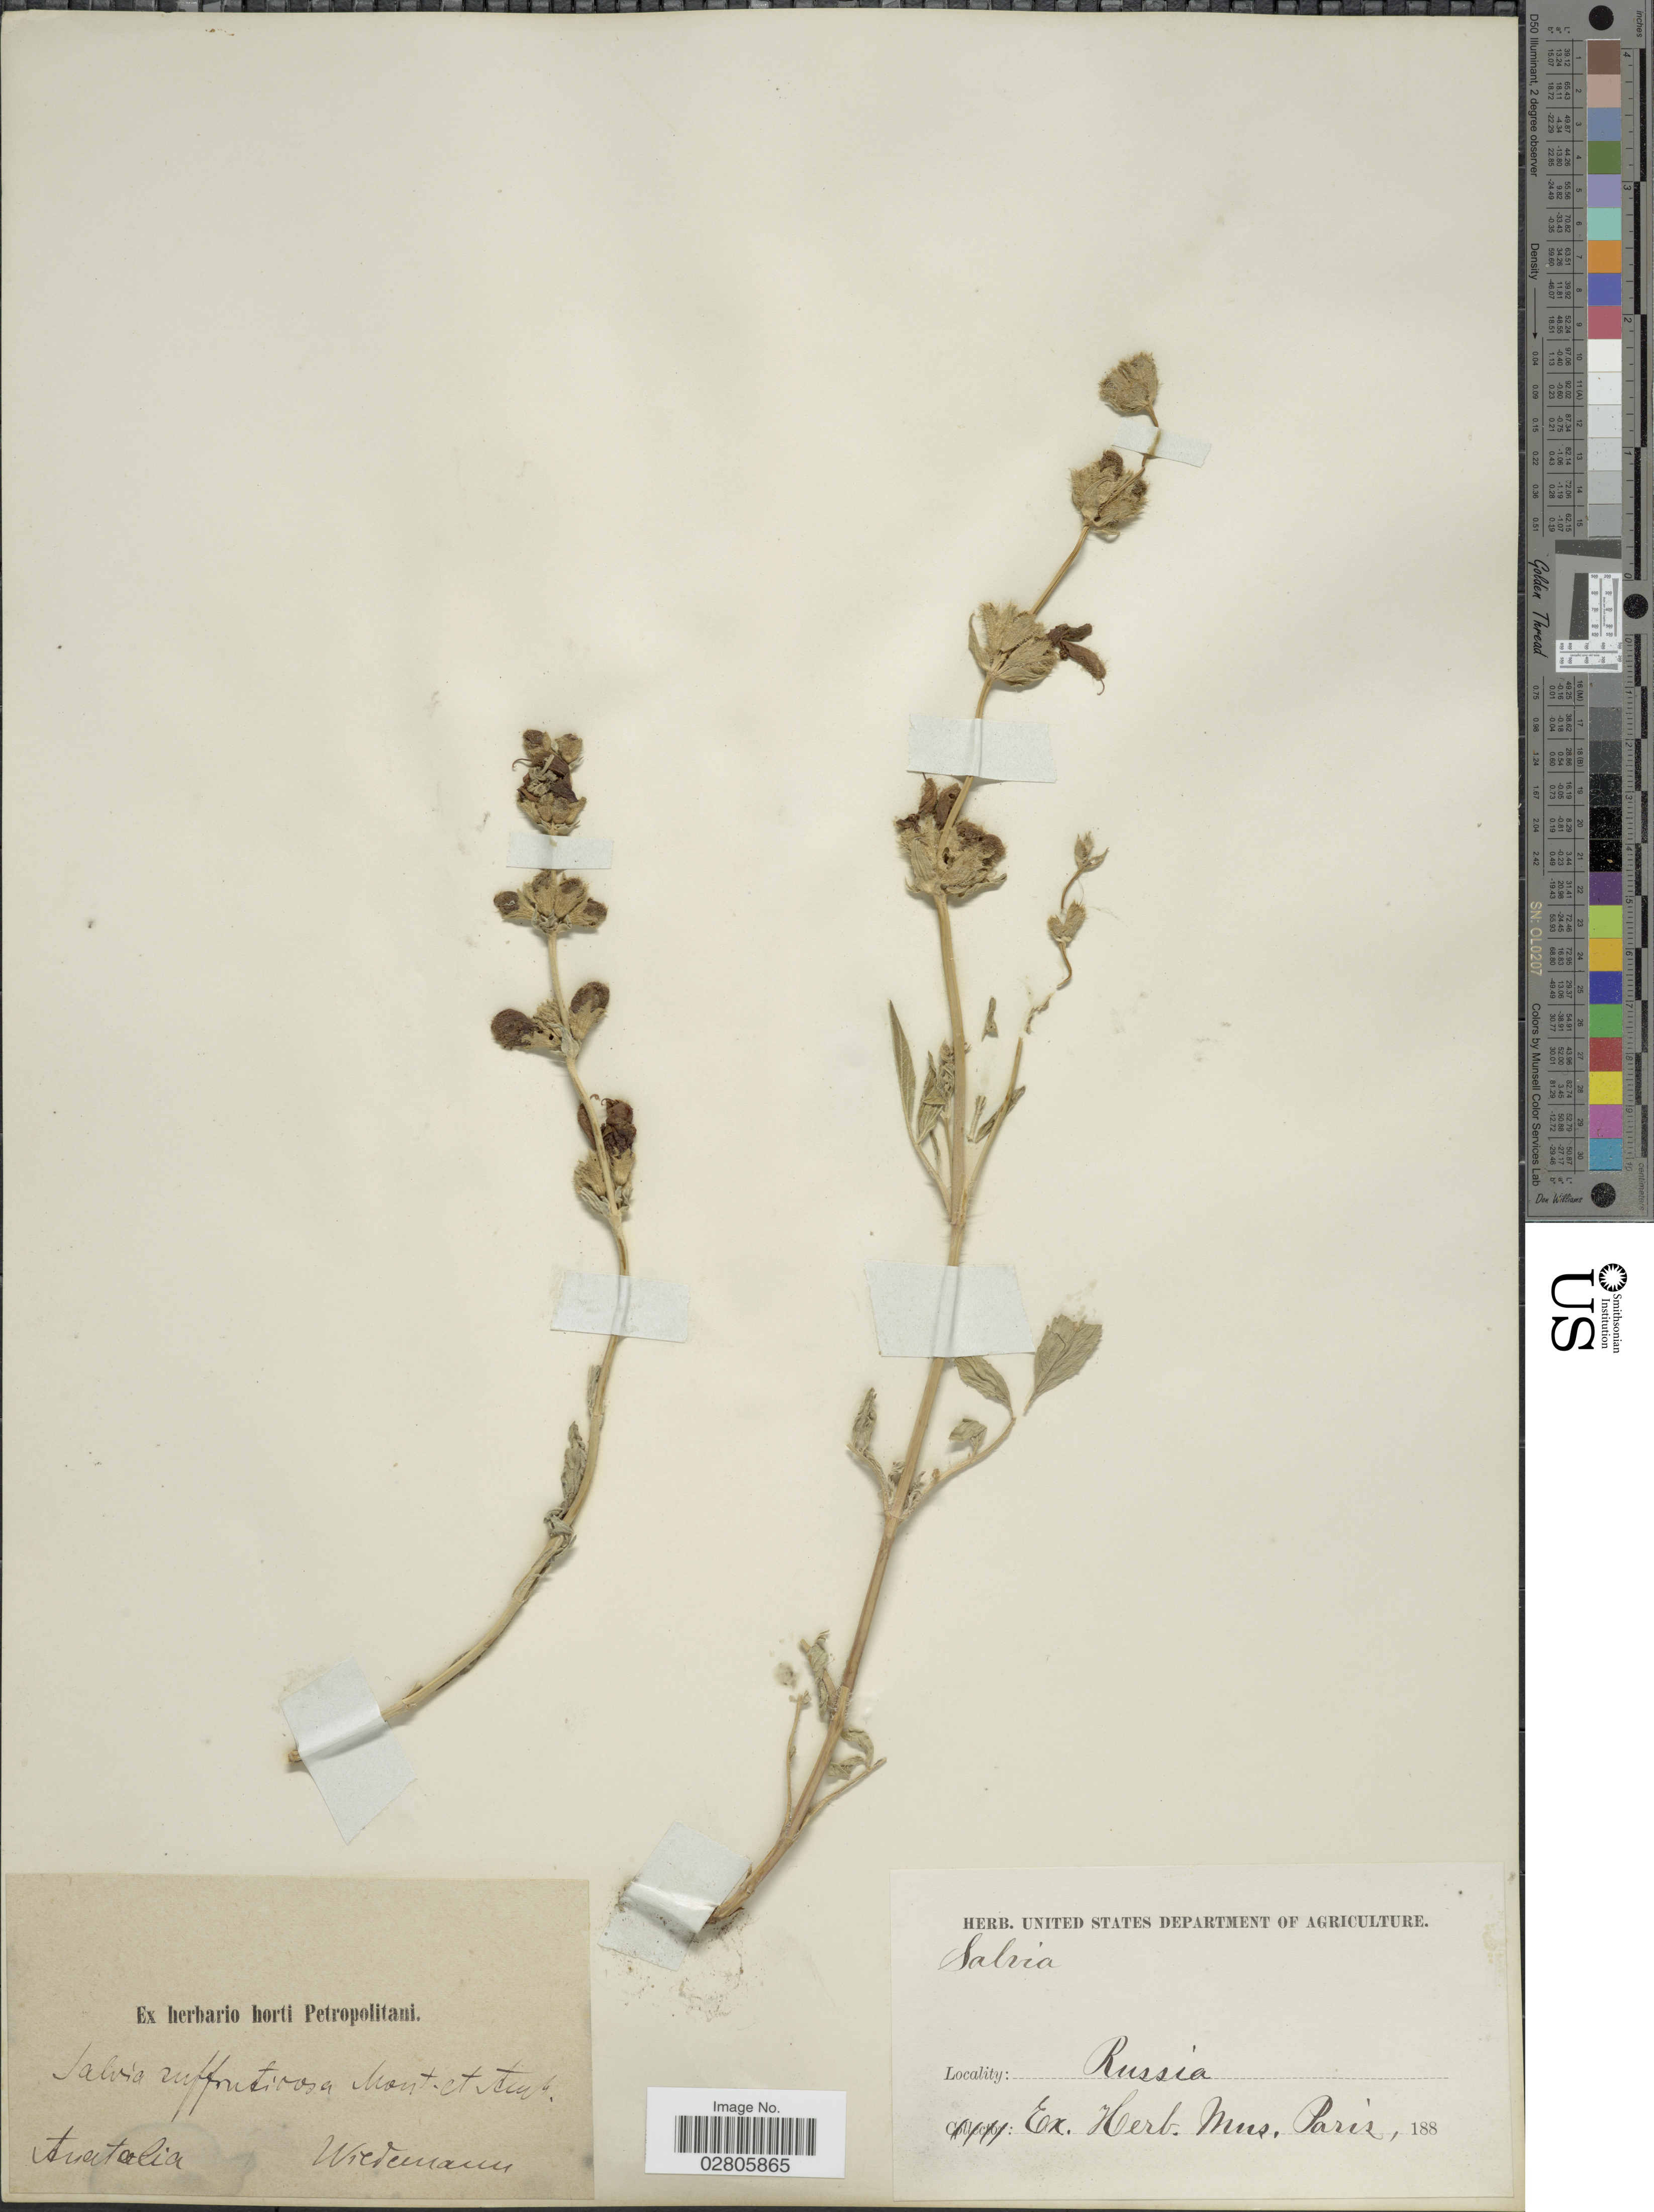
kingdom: Plantae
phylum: Tracheophyta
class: Magnoliopsida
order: Lamiales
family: Lamiaceae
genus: Salvia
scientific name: Salvia sp.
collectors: -. Wiedermann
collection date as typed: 188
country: Turkey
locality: Anatolia